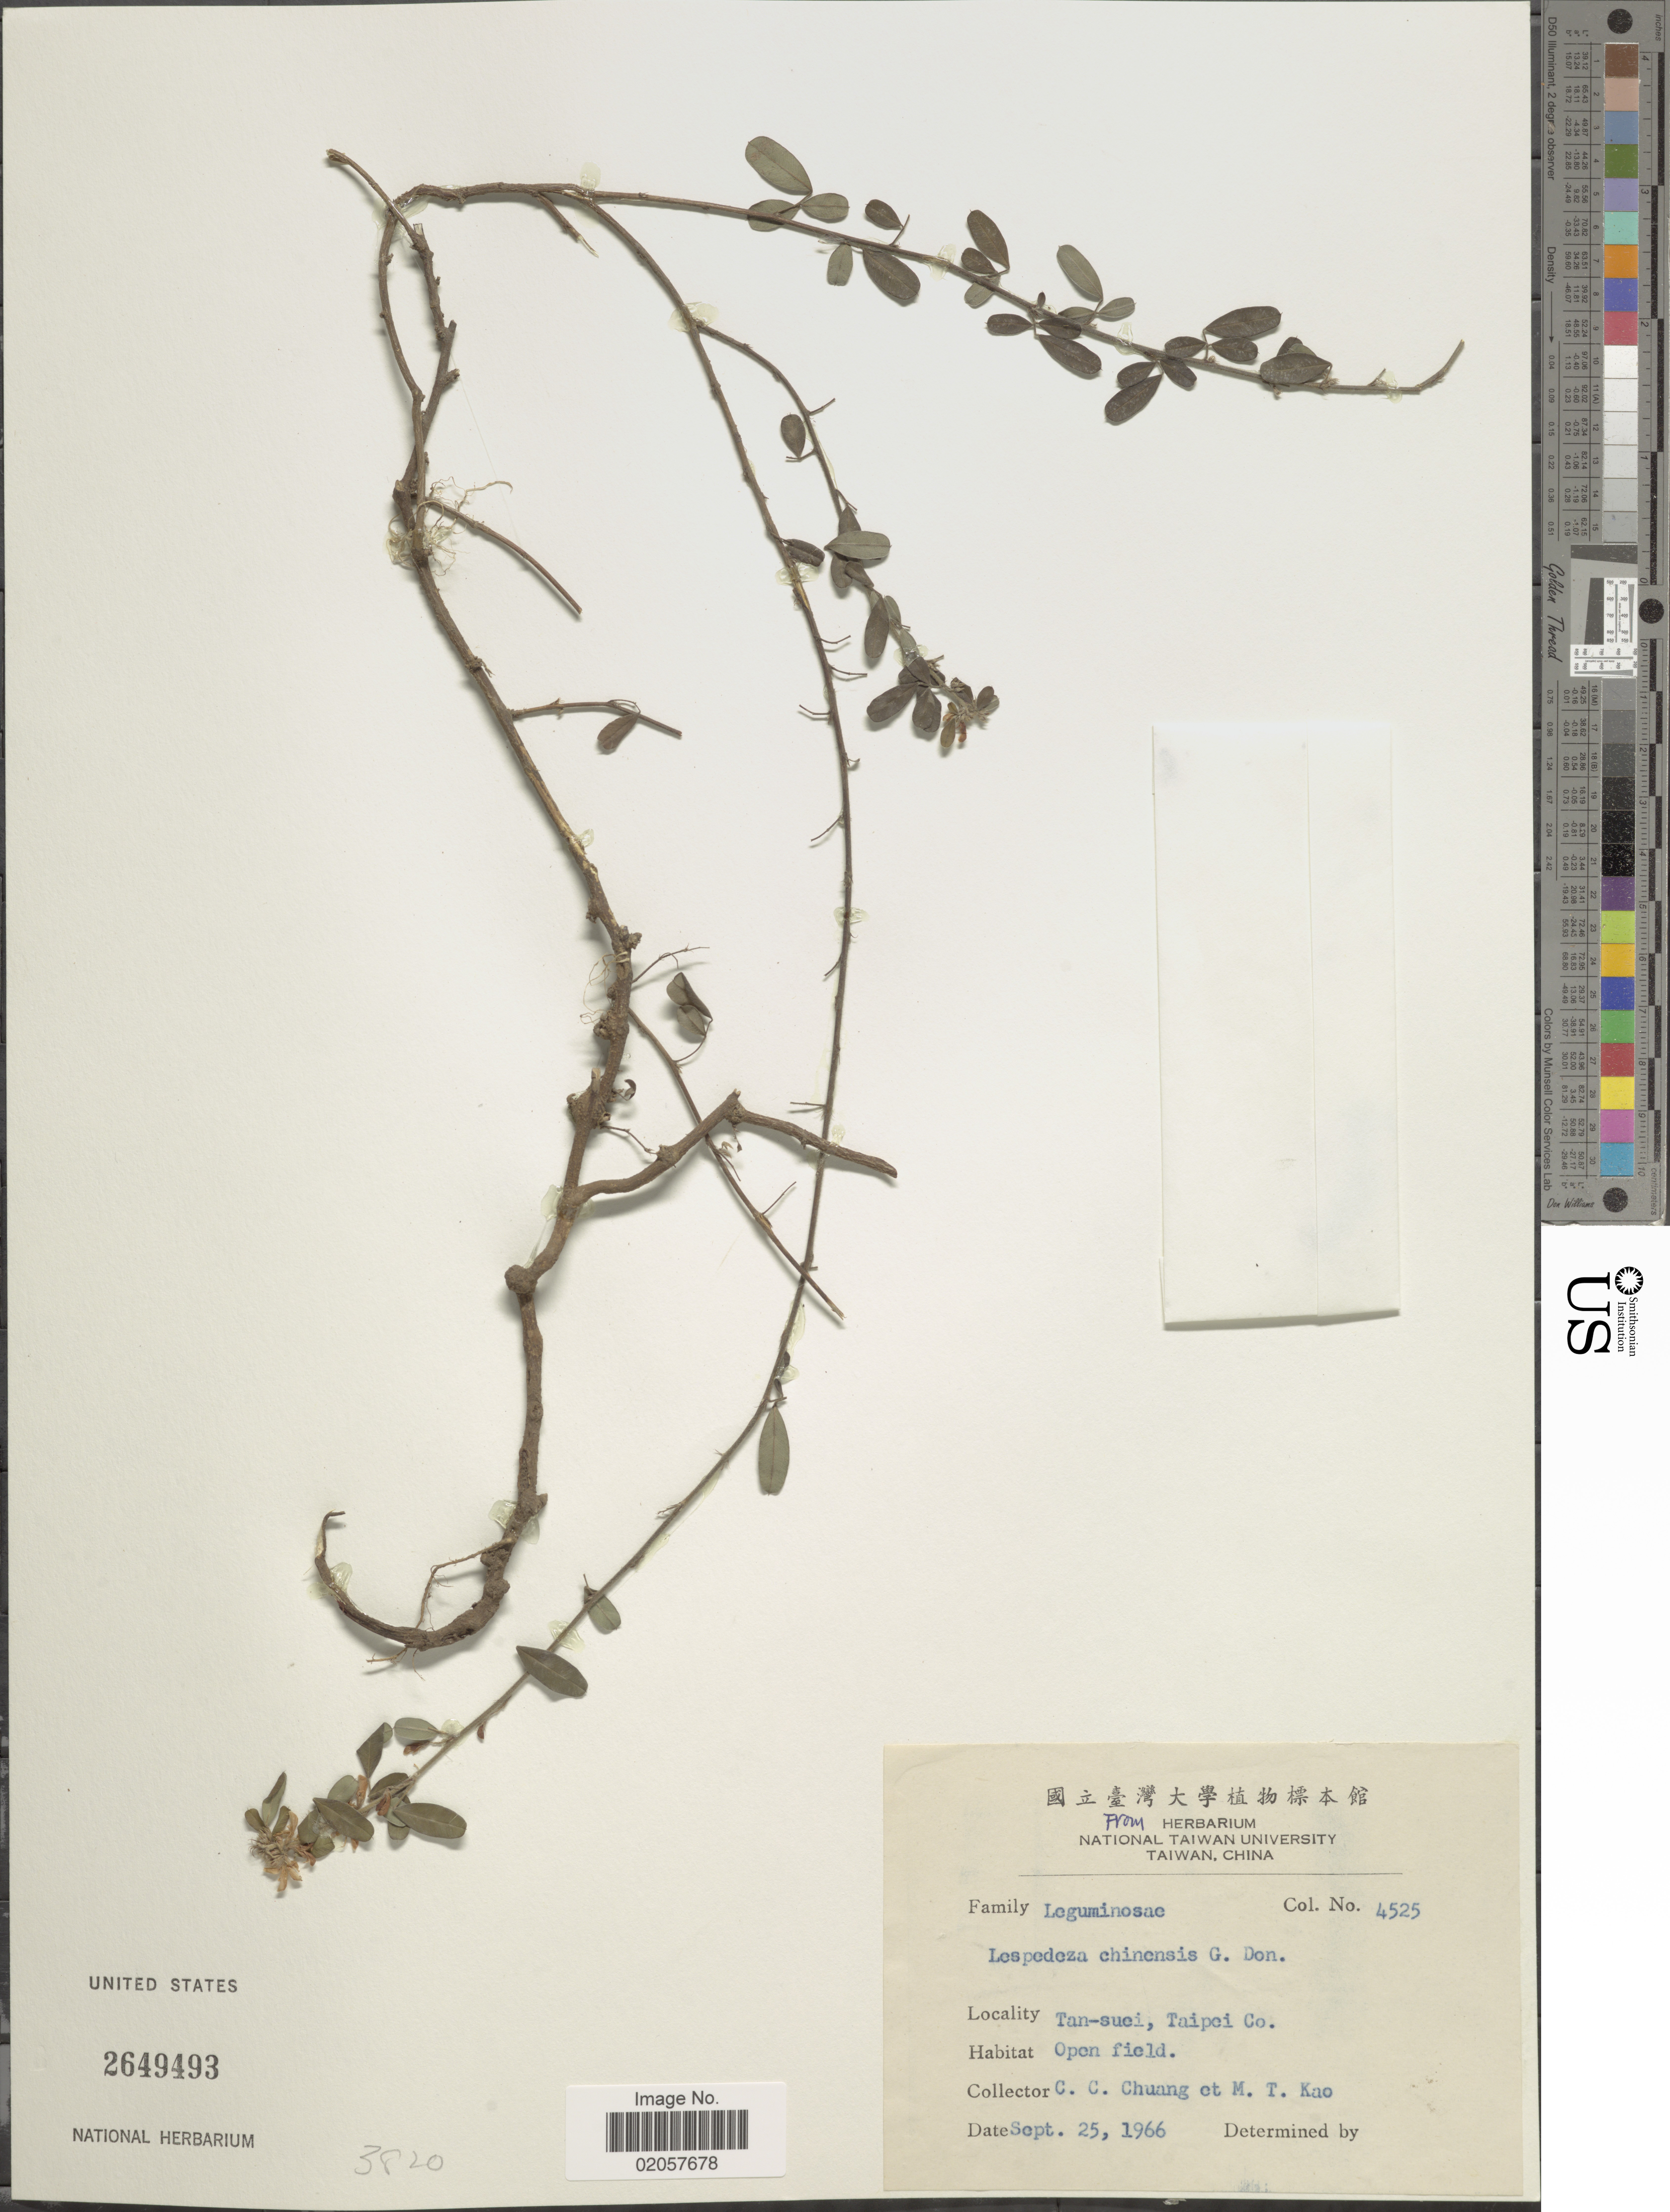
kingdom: Plantae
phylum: Tracheophyta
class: Magnoliopsida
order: Fabales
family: Fabaceae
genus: Lespedeza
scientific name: Lespedeza chinensis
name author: G. Don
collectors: C. C. Chuang & M. T. Kao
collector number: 4525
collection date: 1966-09-25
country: Taiwan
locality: Tan-suei, Taipei Co., open field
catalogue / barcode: US 2649493